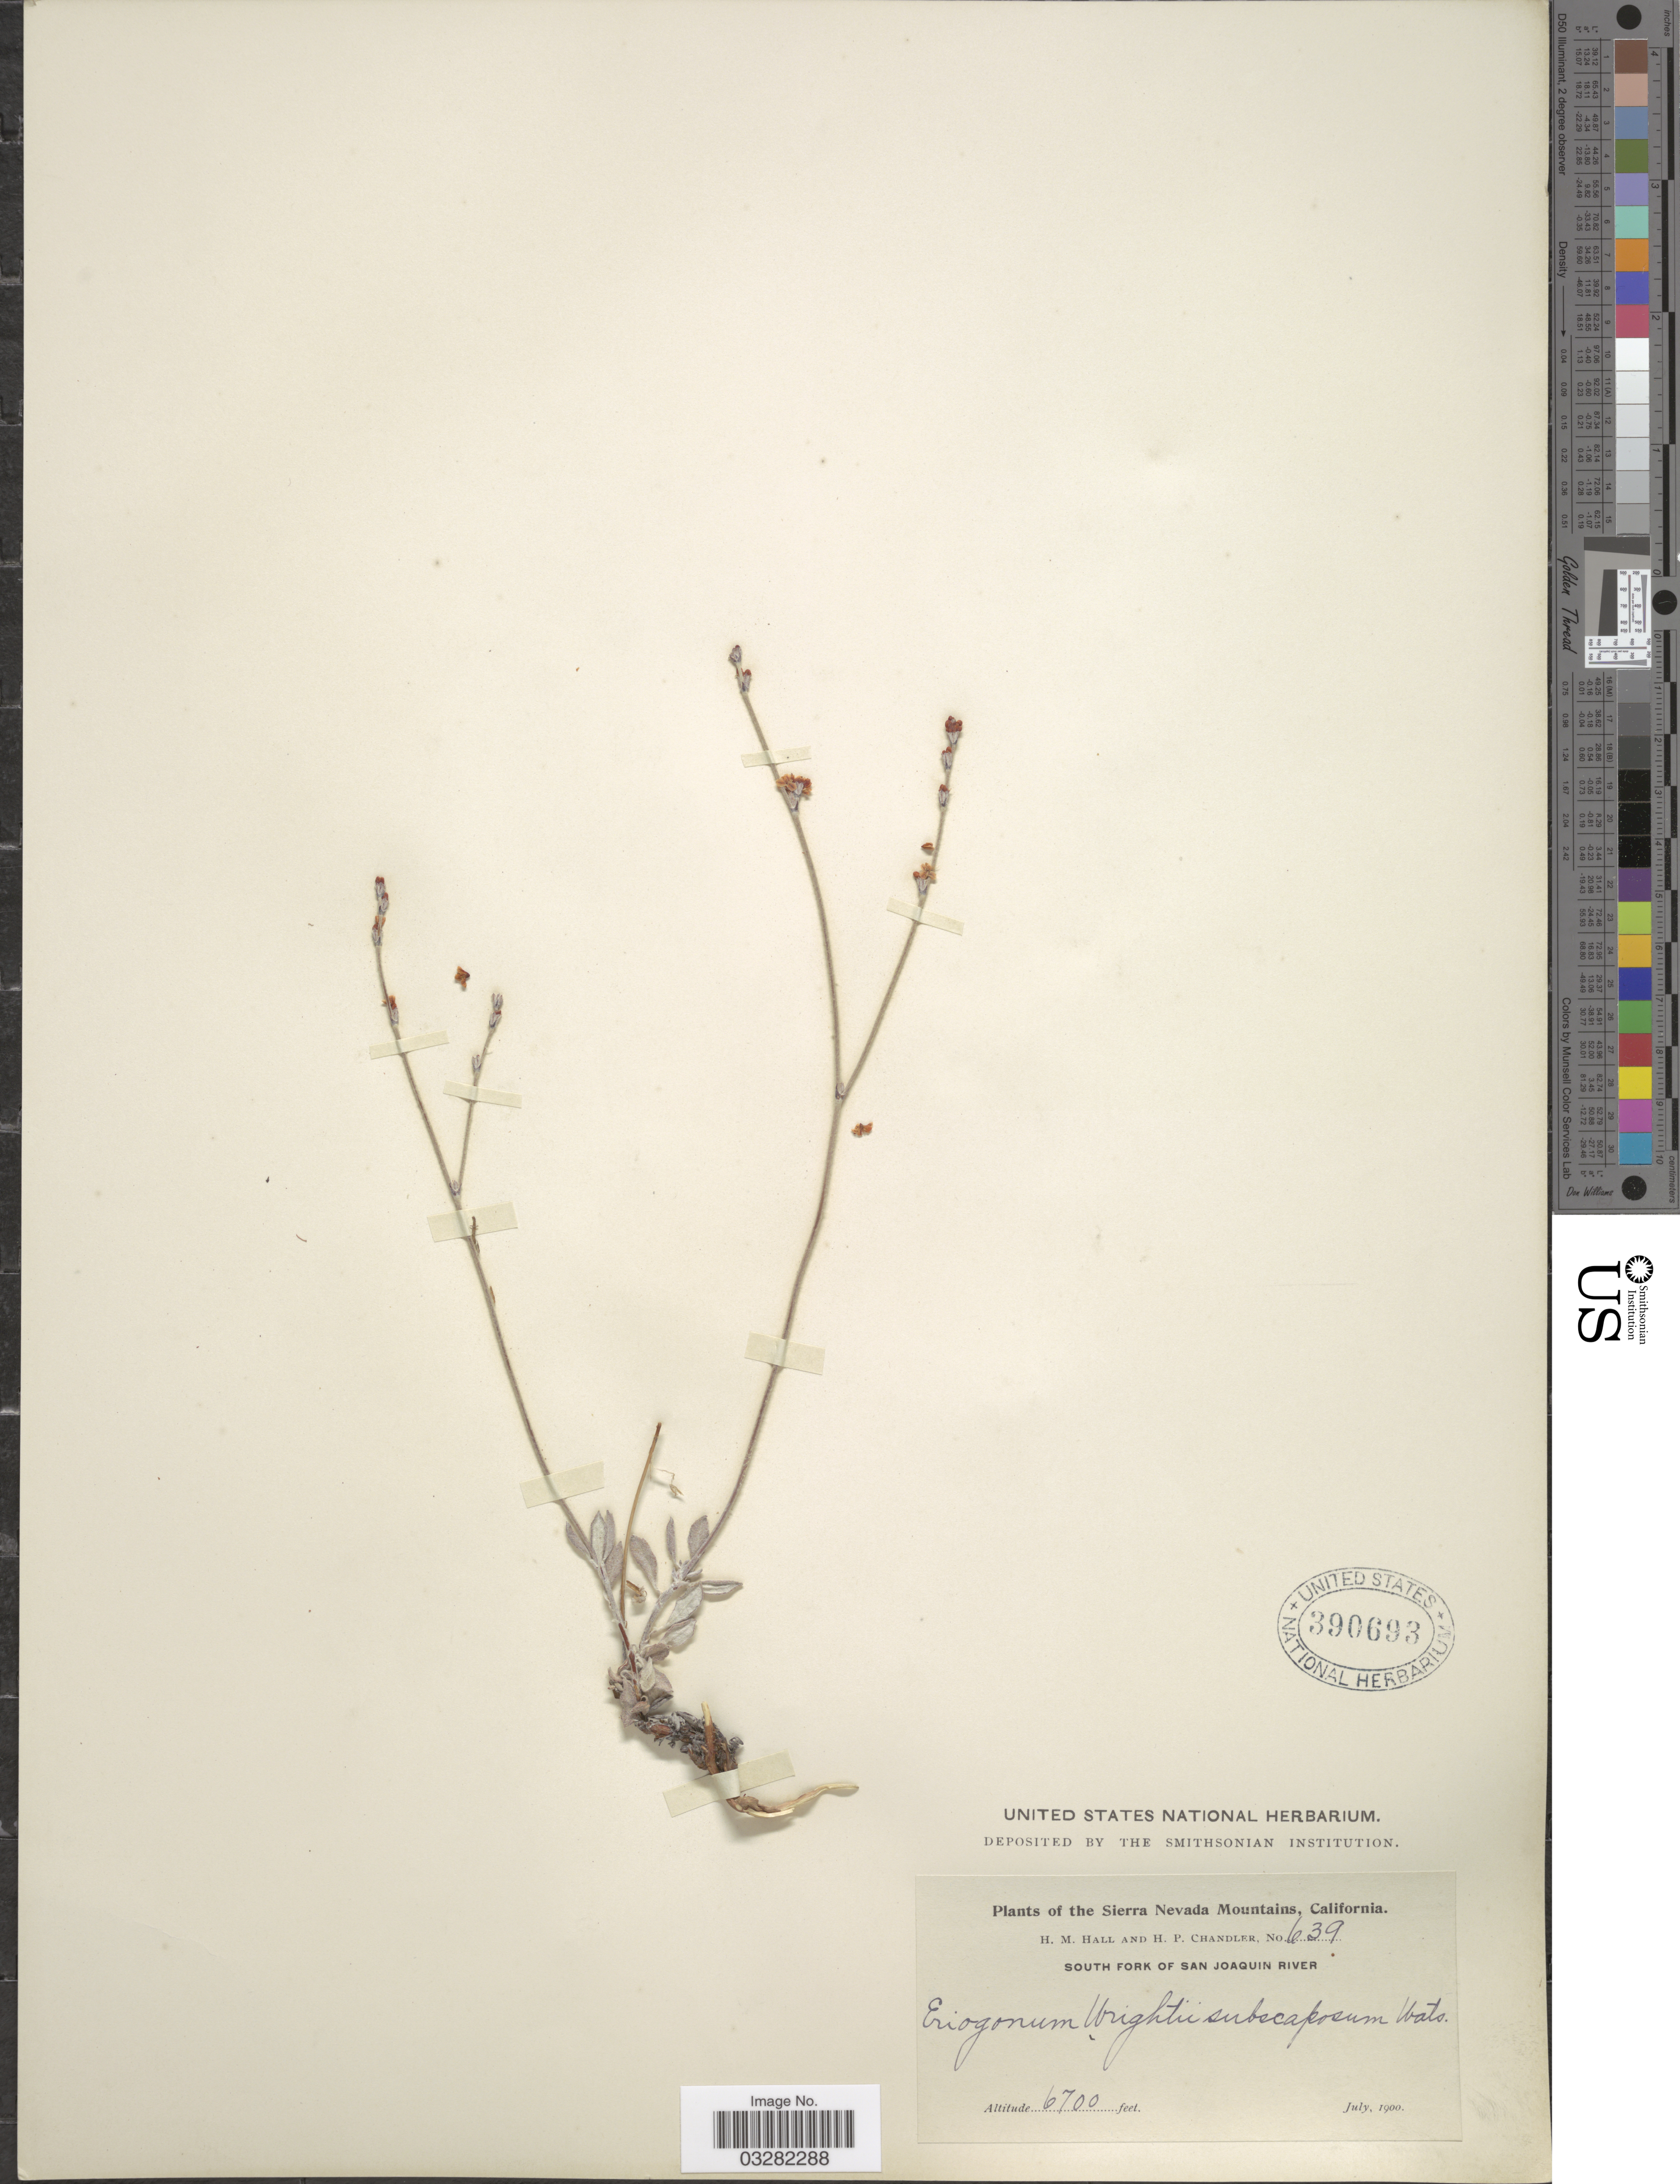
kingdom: Plantae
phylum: Tracheophyta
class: Magnoliopsida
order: Caryophyllales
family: Polygonaceae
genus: Eriogonum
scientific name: Eriogonum wrightii var. trachygonum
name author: (Torr. ex Benth.) Jeps.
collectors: H. M. Hall & H. Chandler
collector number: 639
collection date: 1900-07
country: United States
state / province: California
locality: The Sierra Nevada Mountains. South Fork of San Joaquin River.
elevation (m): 2042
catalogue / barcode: US 390693